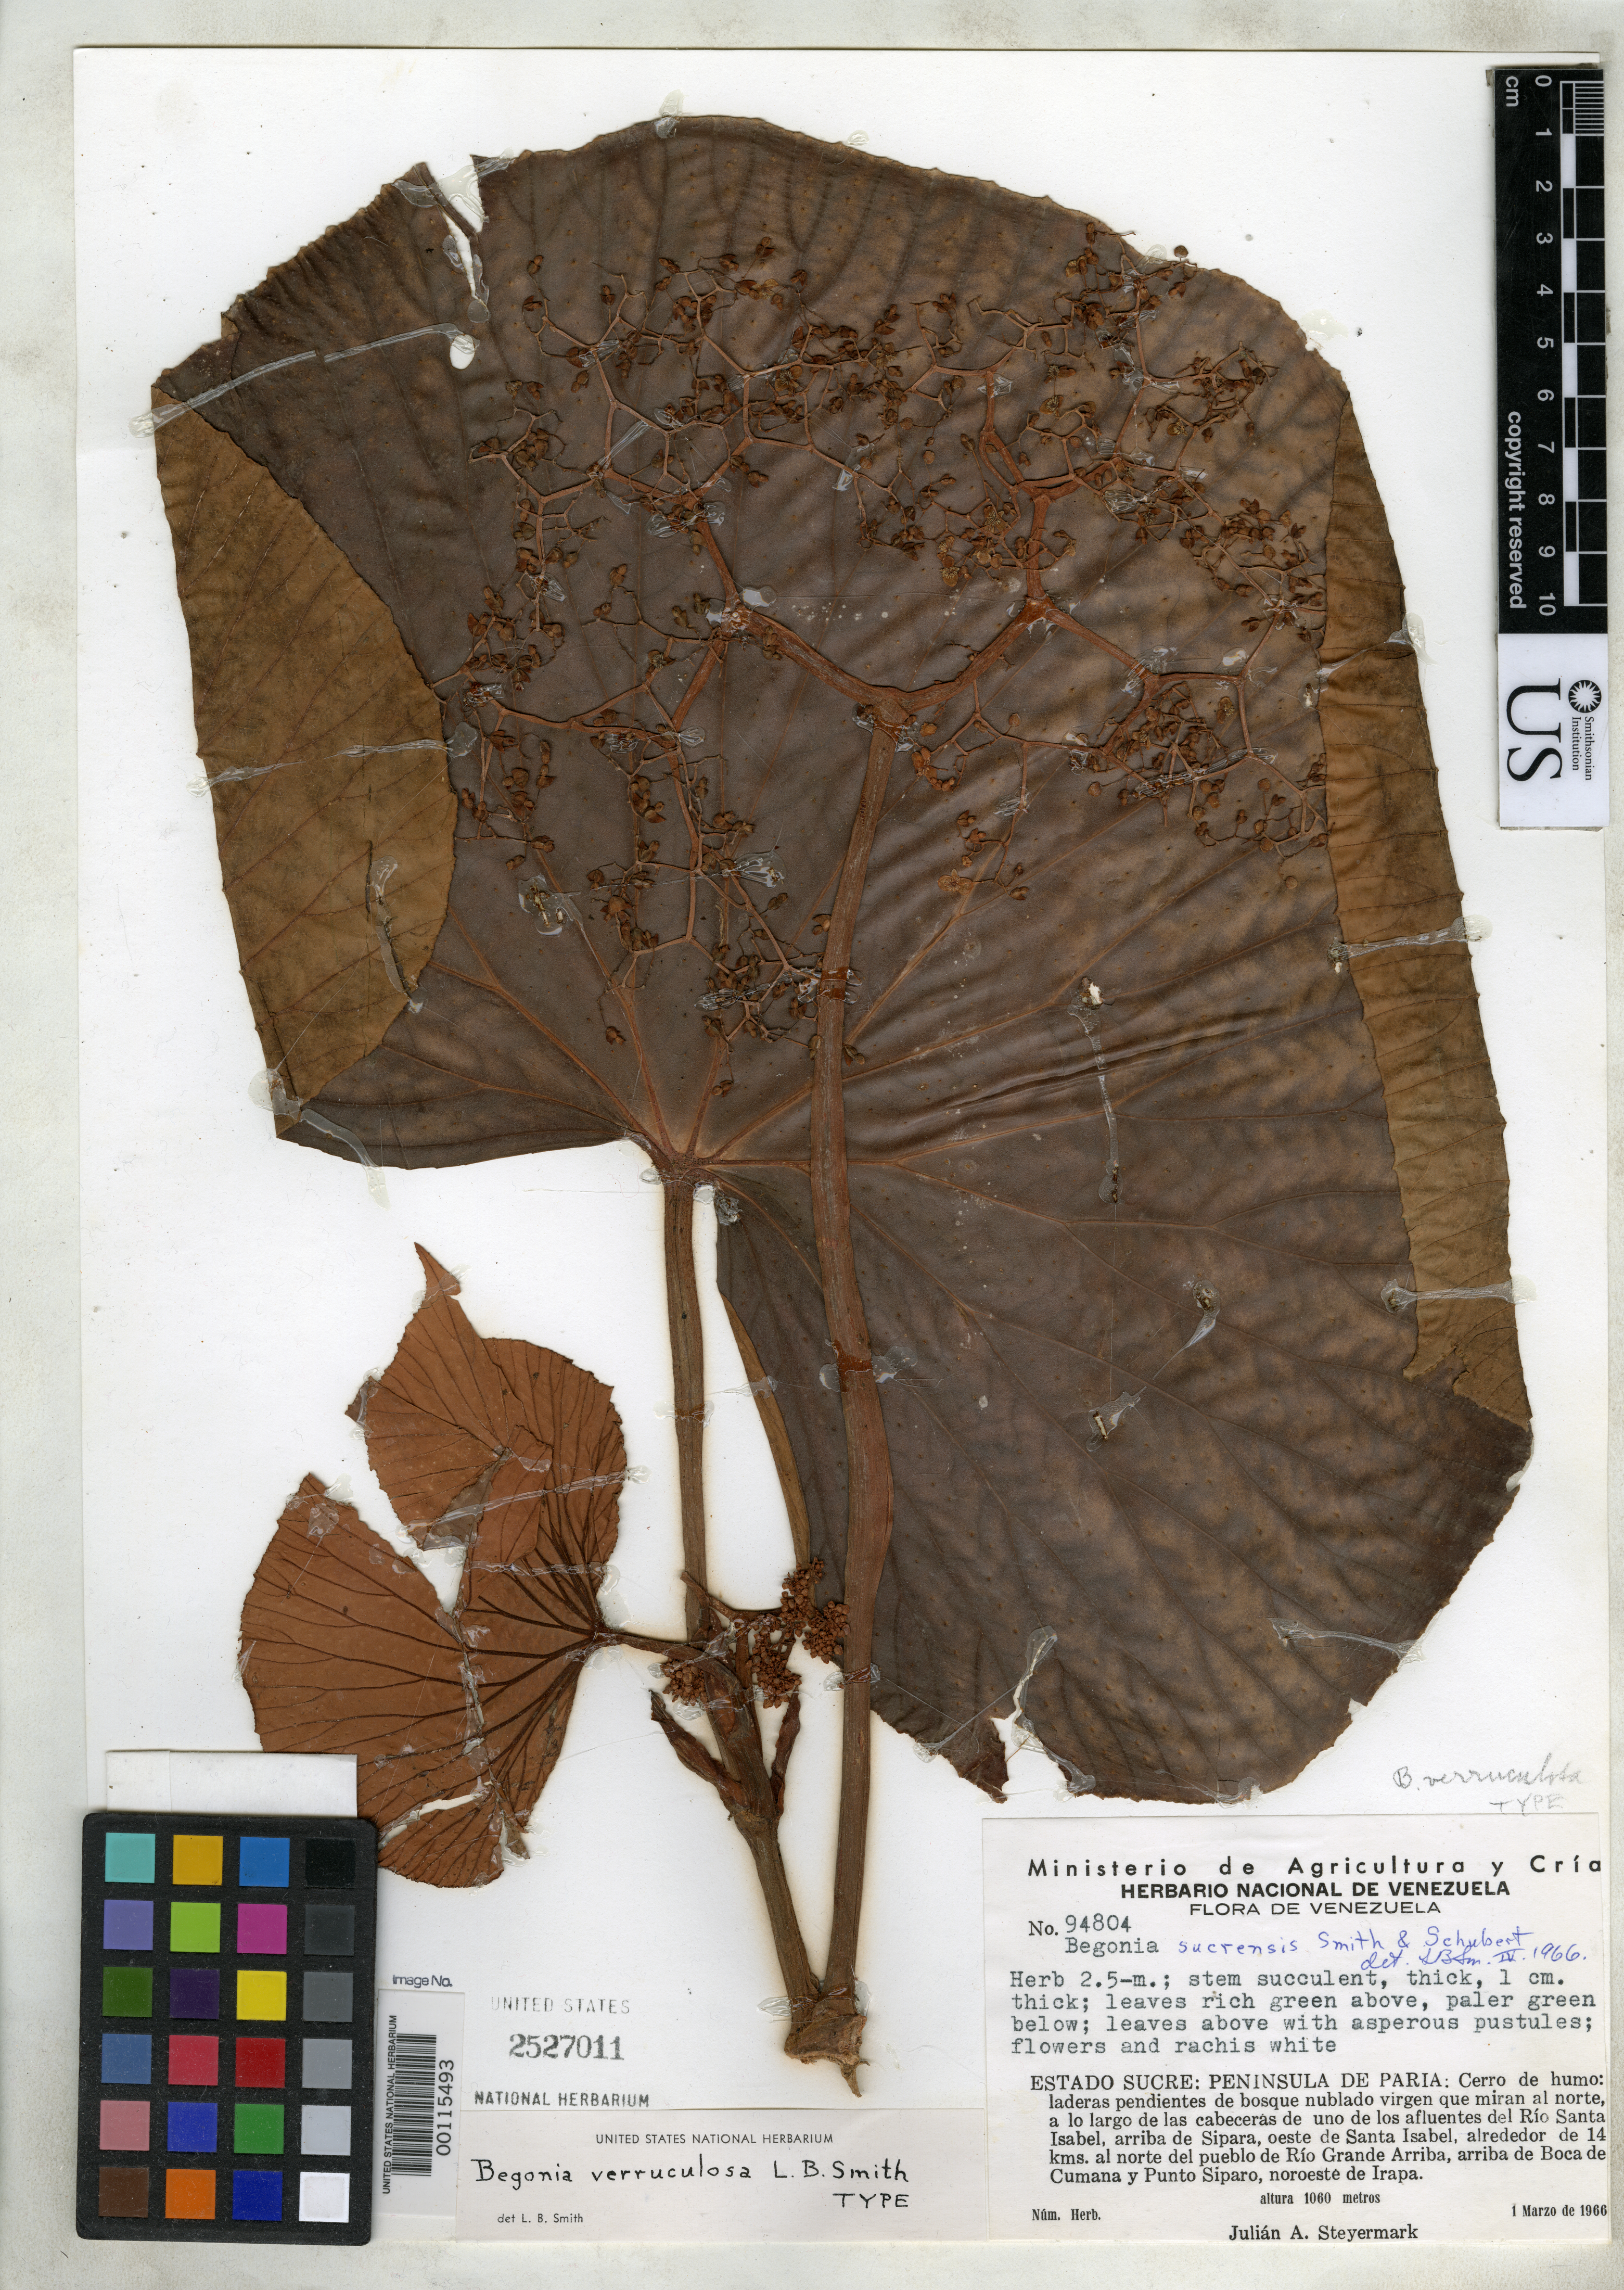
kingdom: Plantae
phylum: Tracheophyta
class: Magnoliopsida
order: Cucurbitales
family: Begoniaceae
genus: Begonia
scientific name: Begonia verruculosa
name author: L.B. Sm.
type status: Holotype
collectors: J. Steyermark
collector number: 94704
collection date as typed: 01 Mar 1966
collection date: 1966-03-01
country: Venezuela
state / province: Sucre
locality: Irapa.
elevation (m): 1060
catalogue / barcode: US 2527011